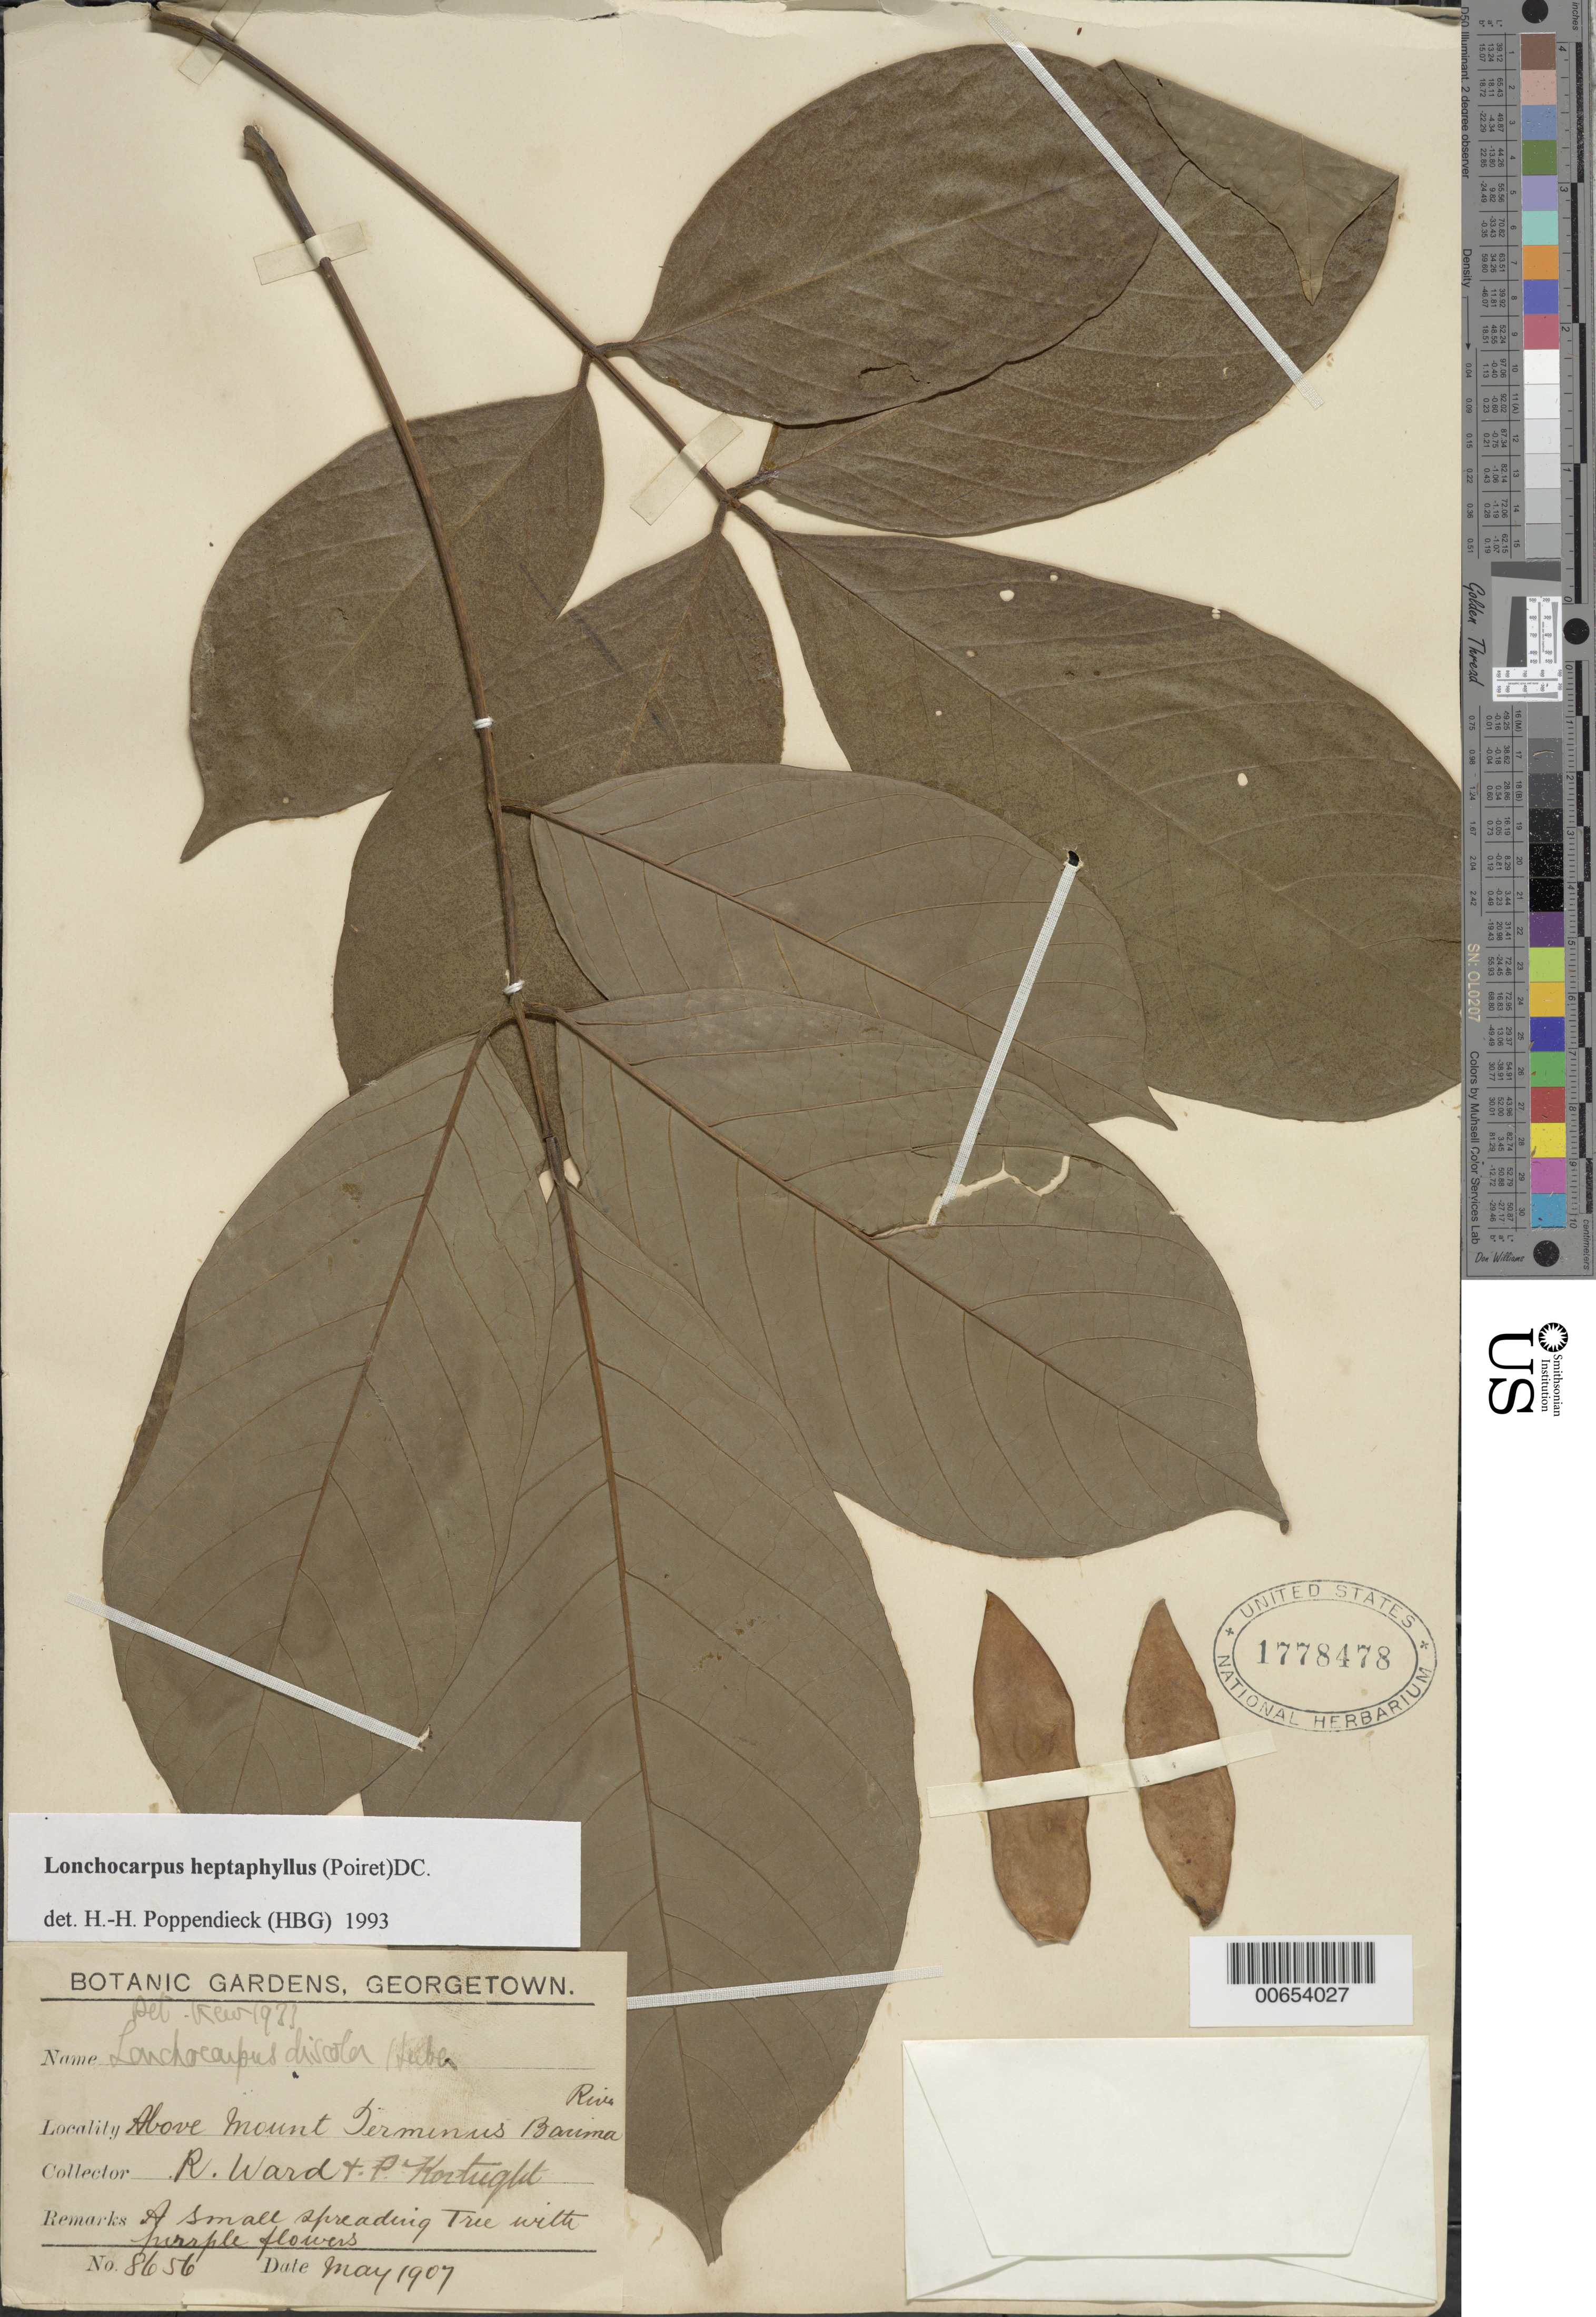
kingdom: Plantae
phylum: Tracheophyta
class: Magnoliopsida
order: Fabales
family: Fabaceae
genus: Lonchocarpus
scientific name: Lonchocarpus heptaphyllus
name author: (Poir.) DC.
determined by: Poppendieck, H.-H., (HBG), Institut fur Allgemeine Botanik und Botanischer Garten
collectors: R. Ward & P. Kortright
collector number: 8656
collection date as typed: May-07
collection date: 2007-05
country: Guyana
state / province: Barima-Waini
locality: Barima R., above Mt. Terminus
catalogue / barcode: US 1778478